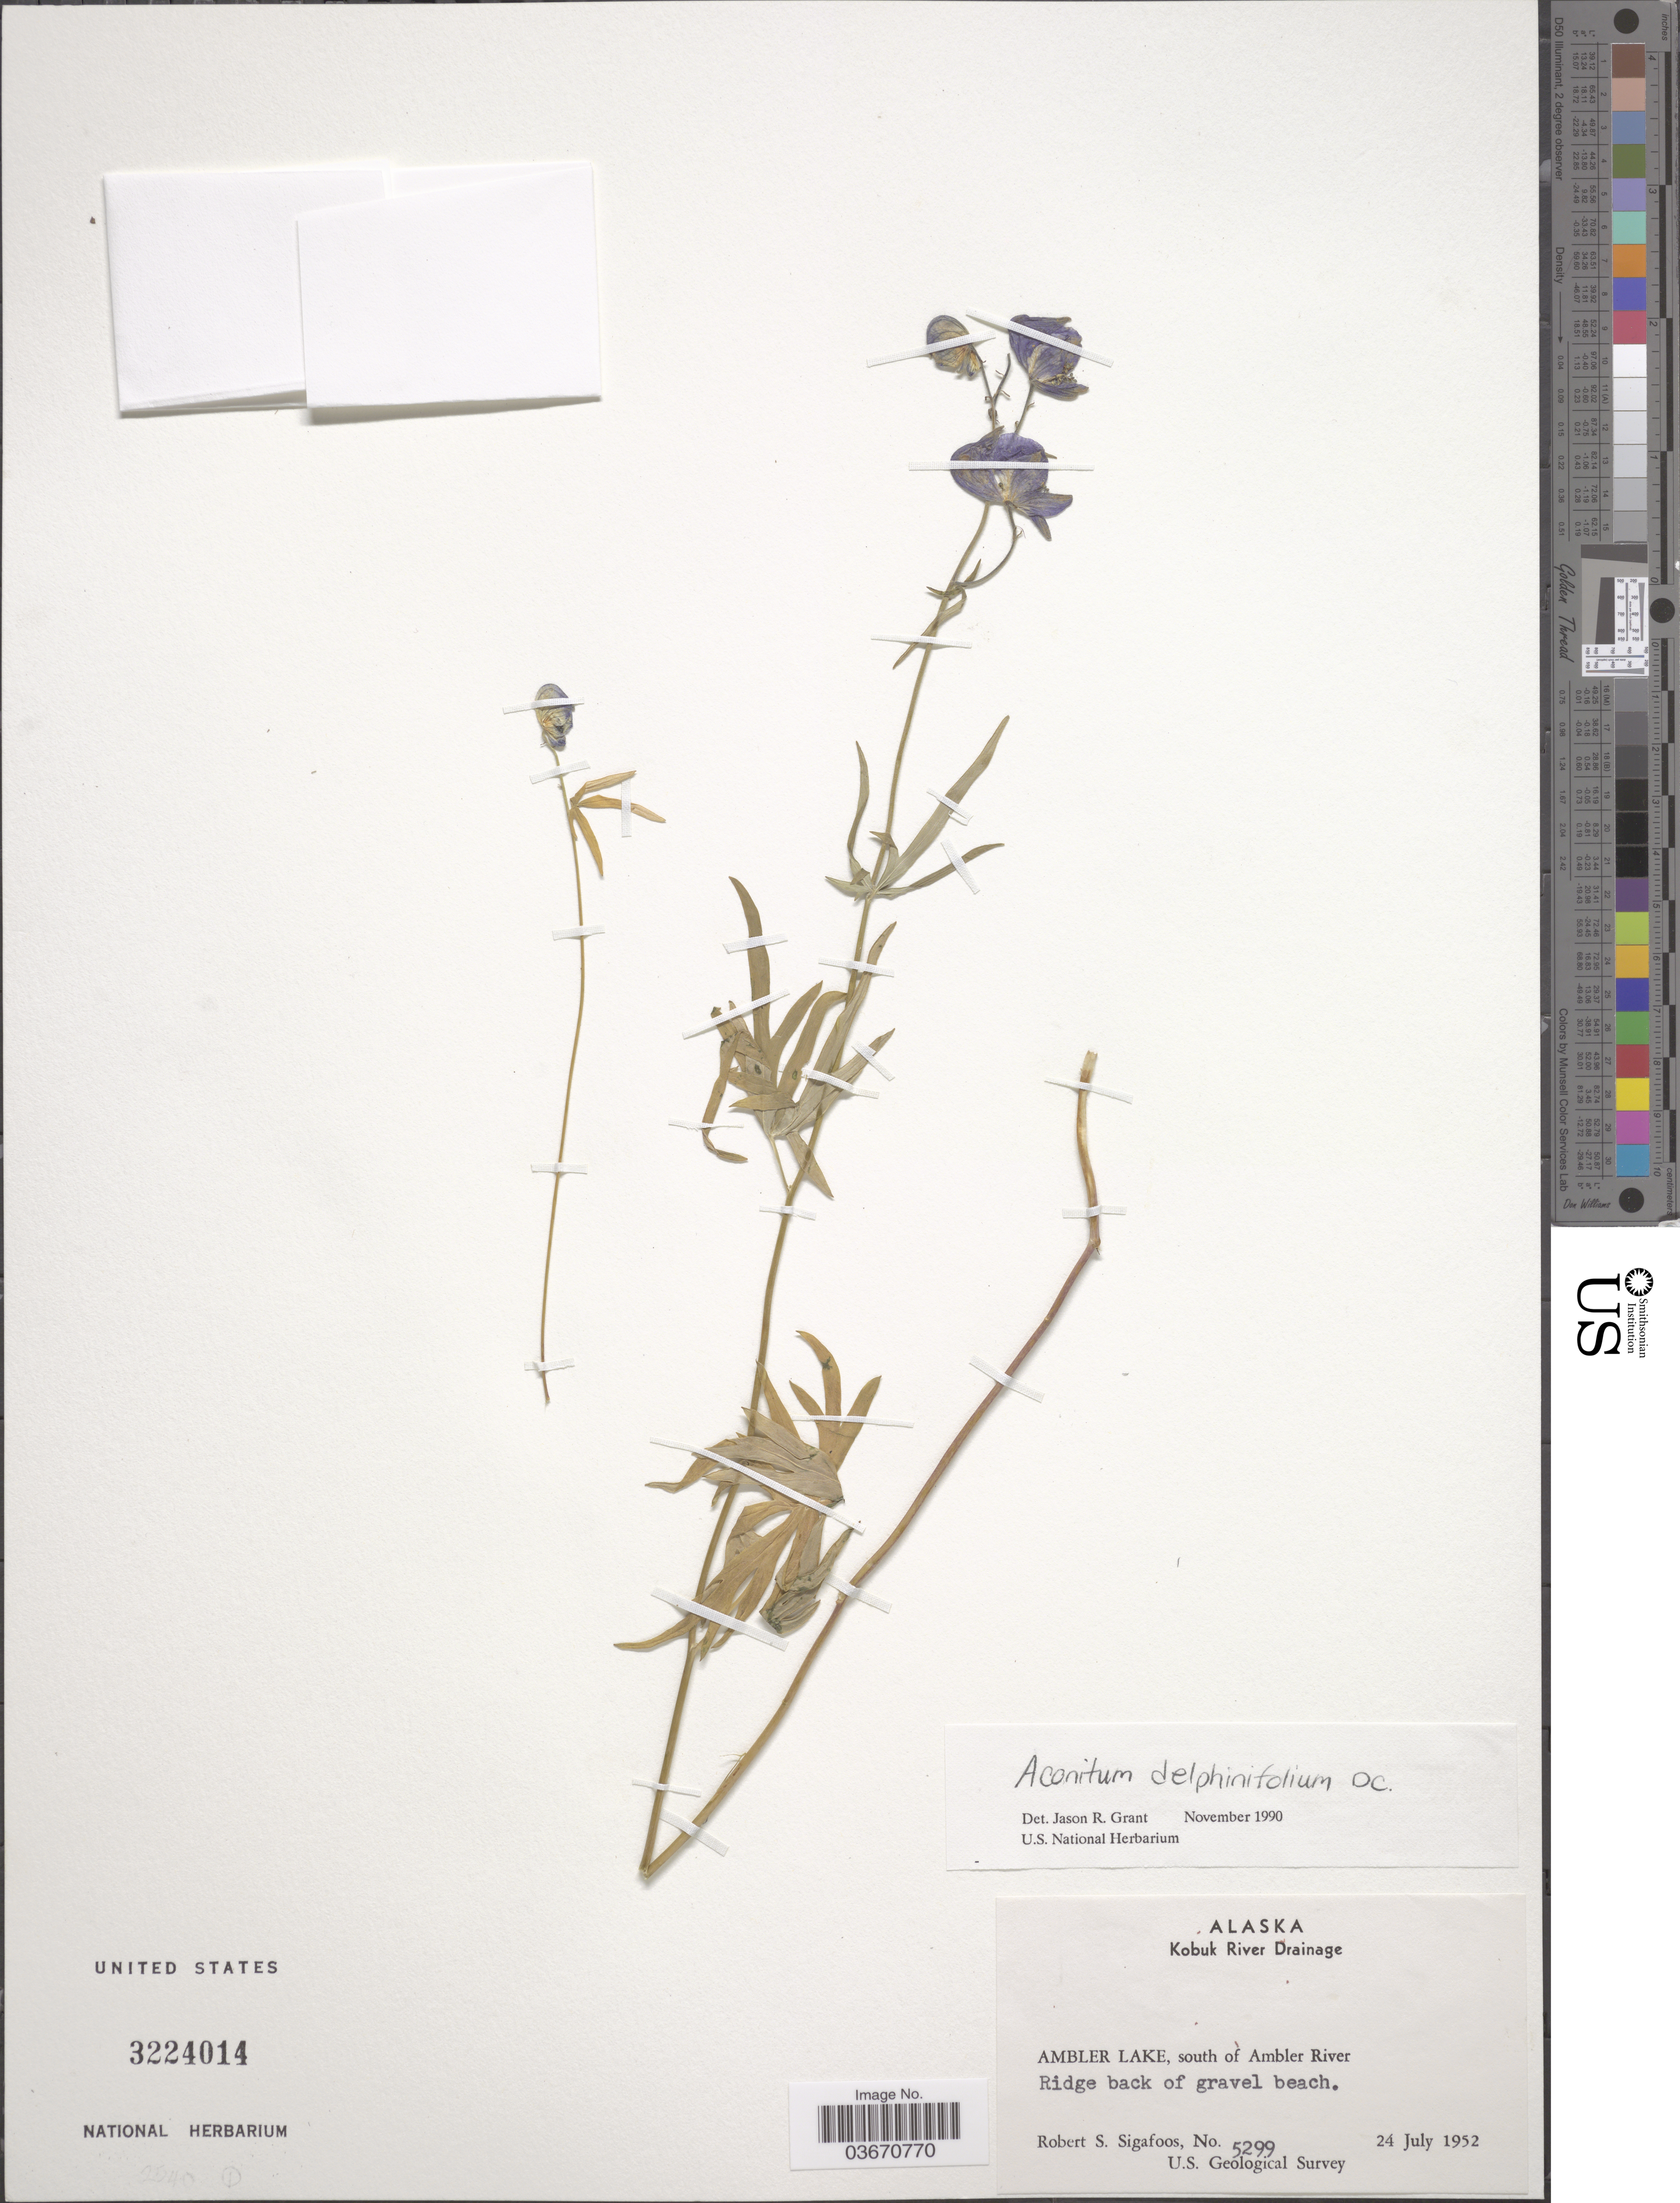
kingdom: Plantae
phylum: Tracheophyta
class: Magnoliopsida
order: Ranunculales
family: Ranunculaceae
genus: Aconitum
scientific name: Aconitum delphinifolium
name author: DC.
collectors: R. Sigafoos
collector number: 5299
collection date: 1952-07-24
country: United States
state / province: Alaska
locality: Kobuk River Drainage. Ambler Lake, south of Ambler River. Ridge back of gravel beach.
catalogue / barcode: US 3224014